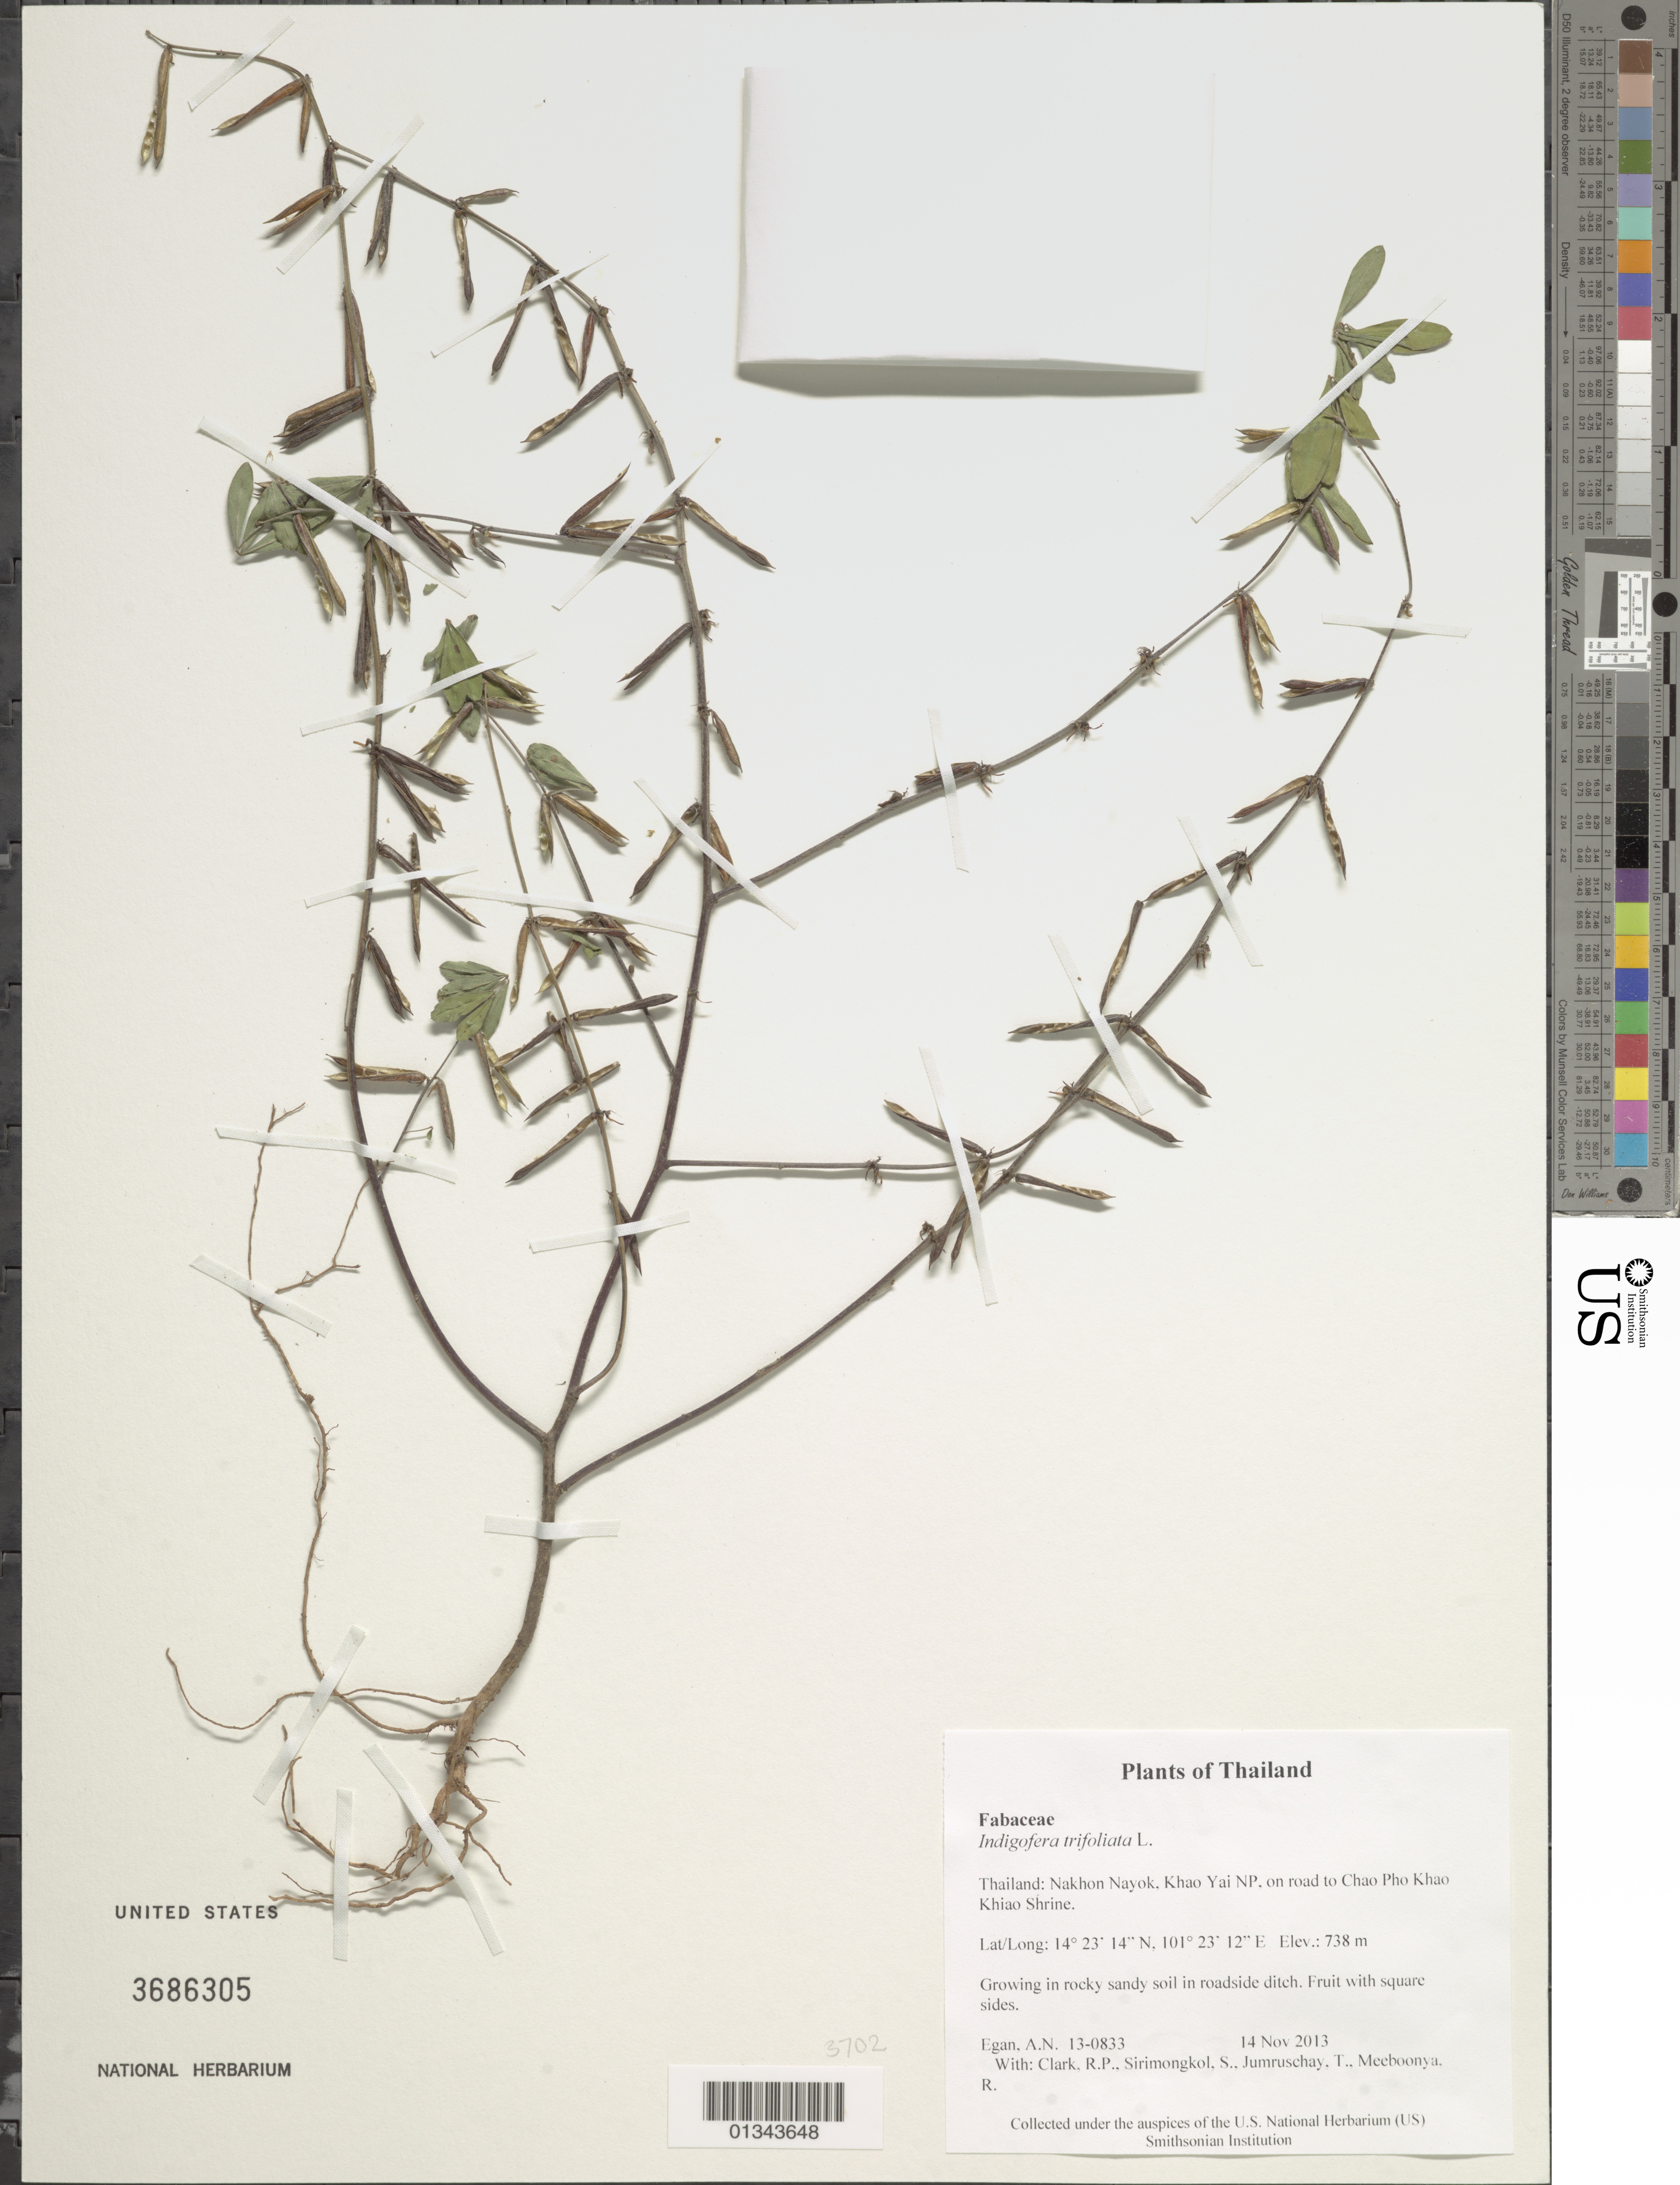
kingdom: Plantae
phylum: Tracheophyta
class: Magnoliopsida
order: Fabales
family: Fabaceae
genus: Indigofera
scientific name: Indigofera trifoliata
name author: L.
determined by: Egan, Ashley N., (US), Smithsonian Institution - National Museum of Natural History (UNITED STATES)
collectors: A. N. Egan, R. P. Clark, S. Sirimongkol, T. Jumruschay & R. Meeboonya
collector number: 13-0833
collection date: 2013-11-14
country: Thailand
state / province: Nakhon Nayok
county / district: Mueang Nakhon Nayok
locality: Khao Yai NP, on road to Chao Pho Khao Khiao Shrine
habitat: Growing in rocky sandy soil in roadside ditch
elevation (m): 738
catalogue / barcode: US 3686305